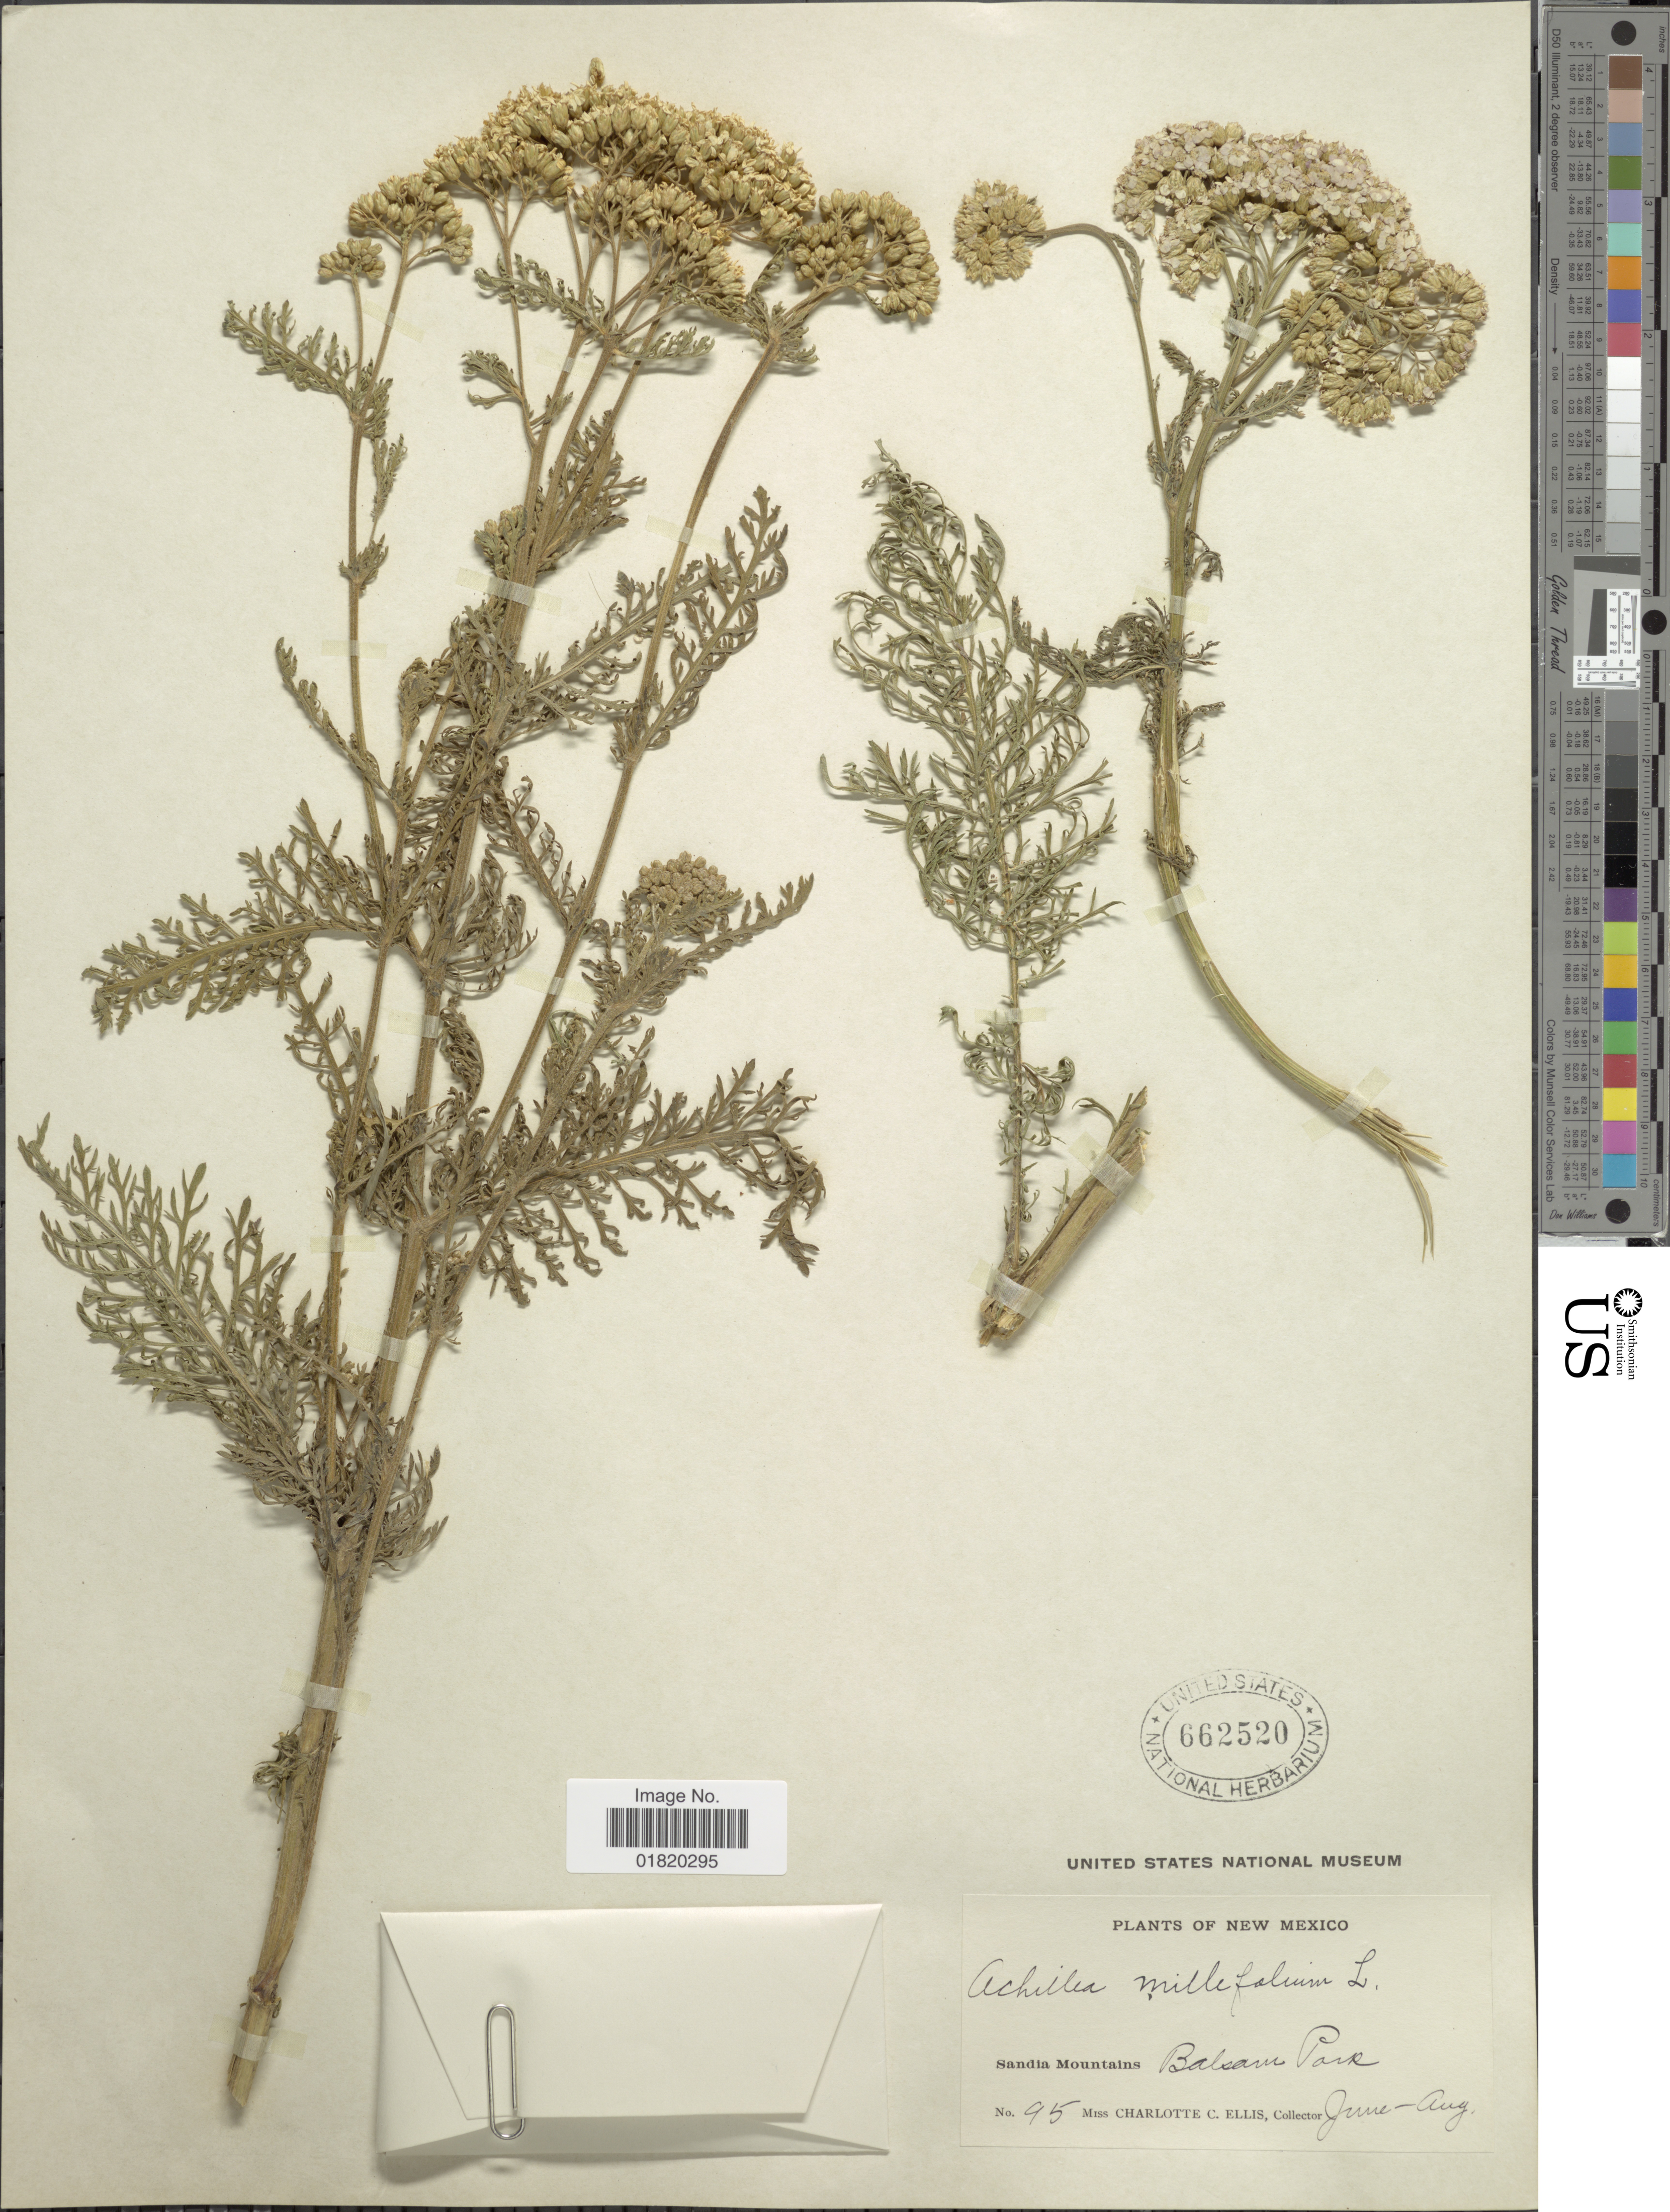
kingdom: Plantae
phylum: Tracheophyta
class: Magnoliopsida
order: Asterales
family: Asteraceae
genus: Achillea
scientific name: Achillea millefolium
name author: L.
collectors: C. C. Ellis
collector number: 95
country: United States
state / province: New Mexico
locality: Sandia Mountains. Balsam Park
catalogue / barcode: US 662520